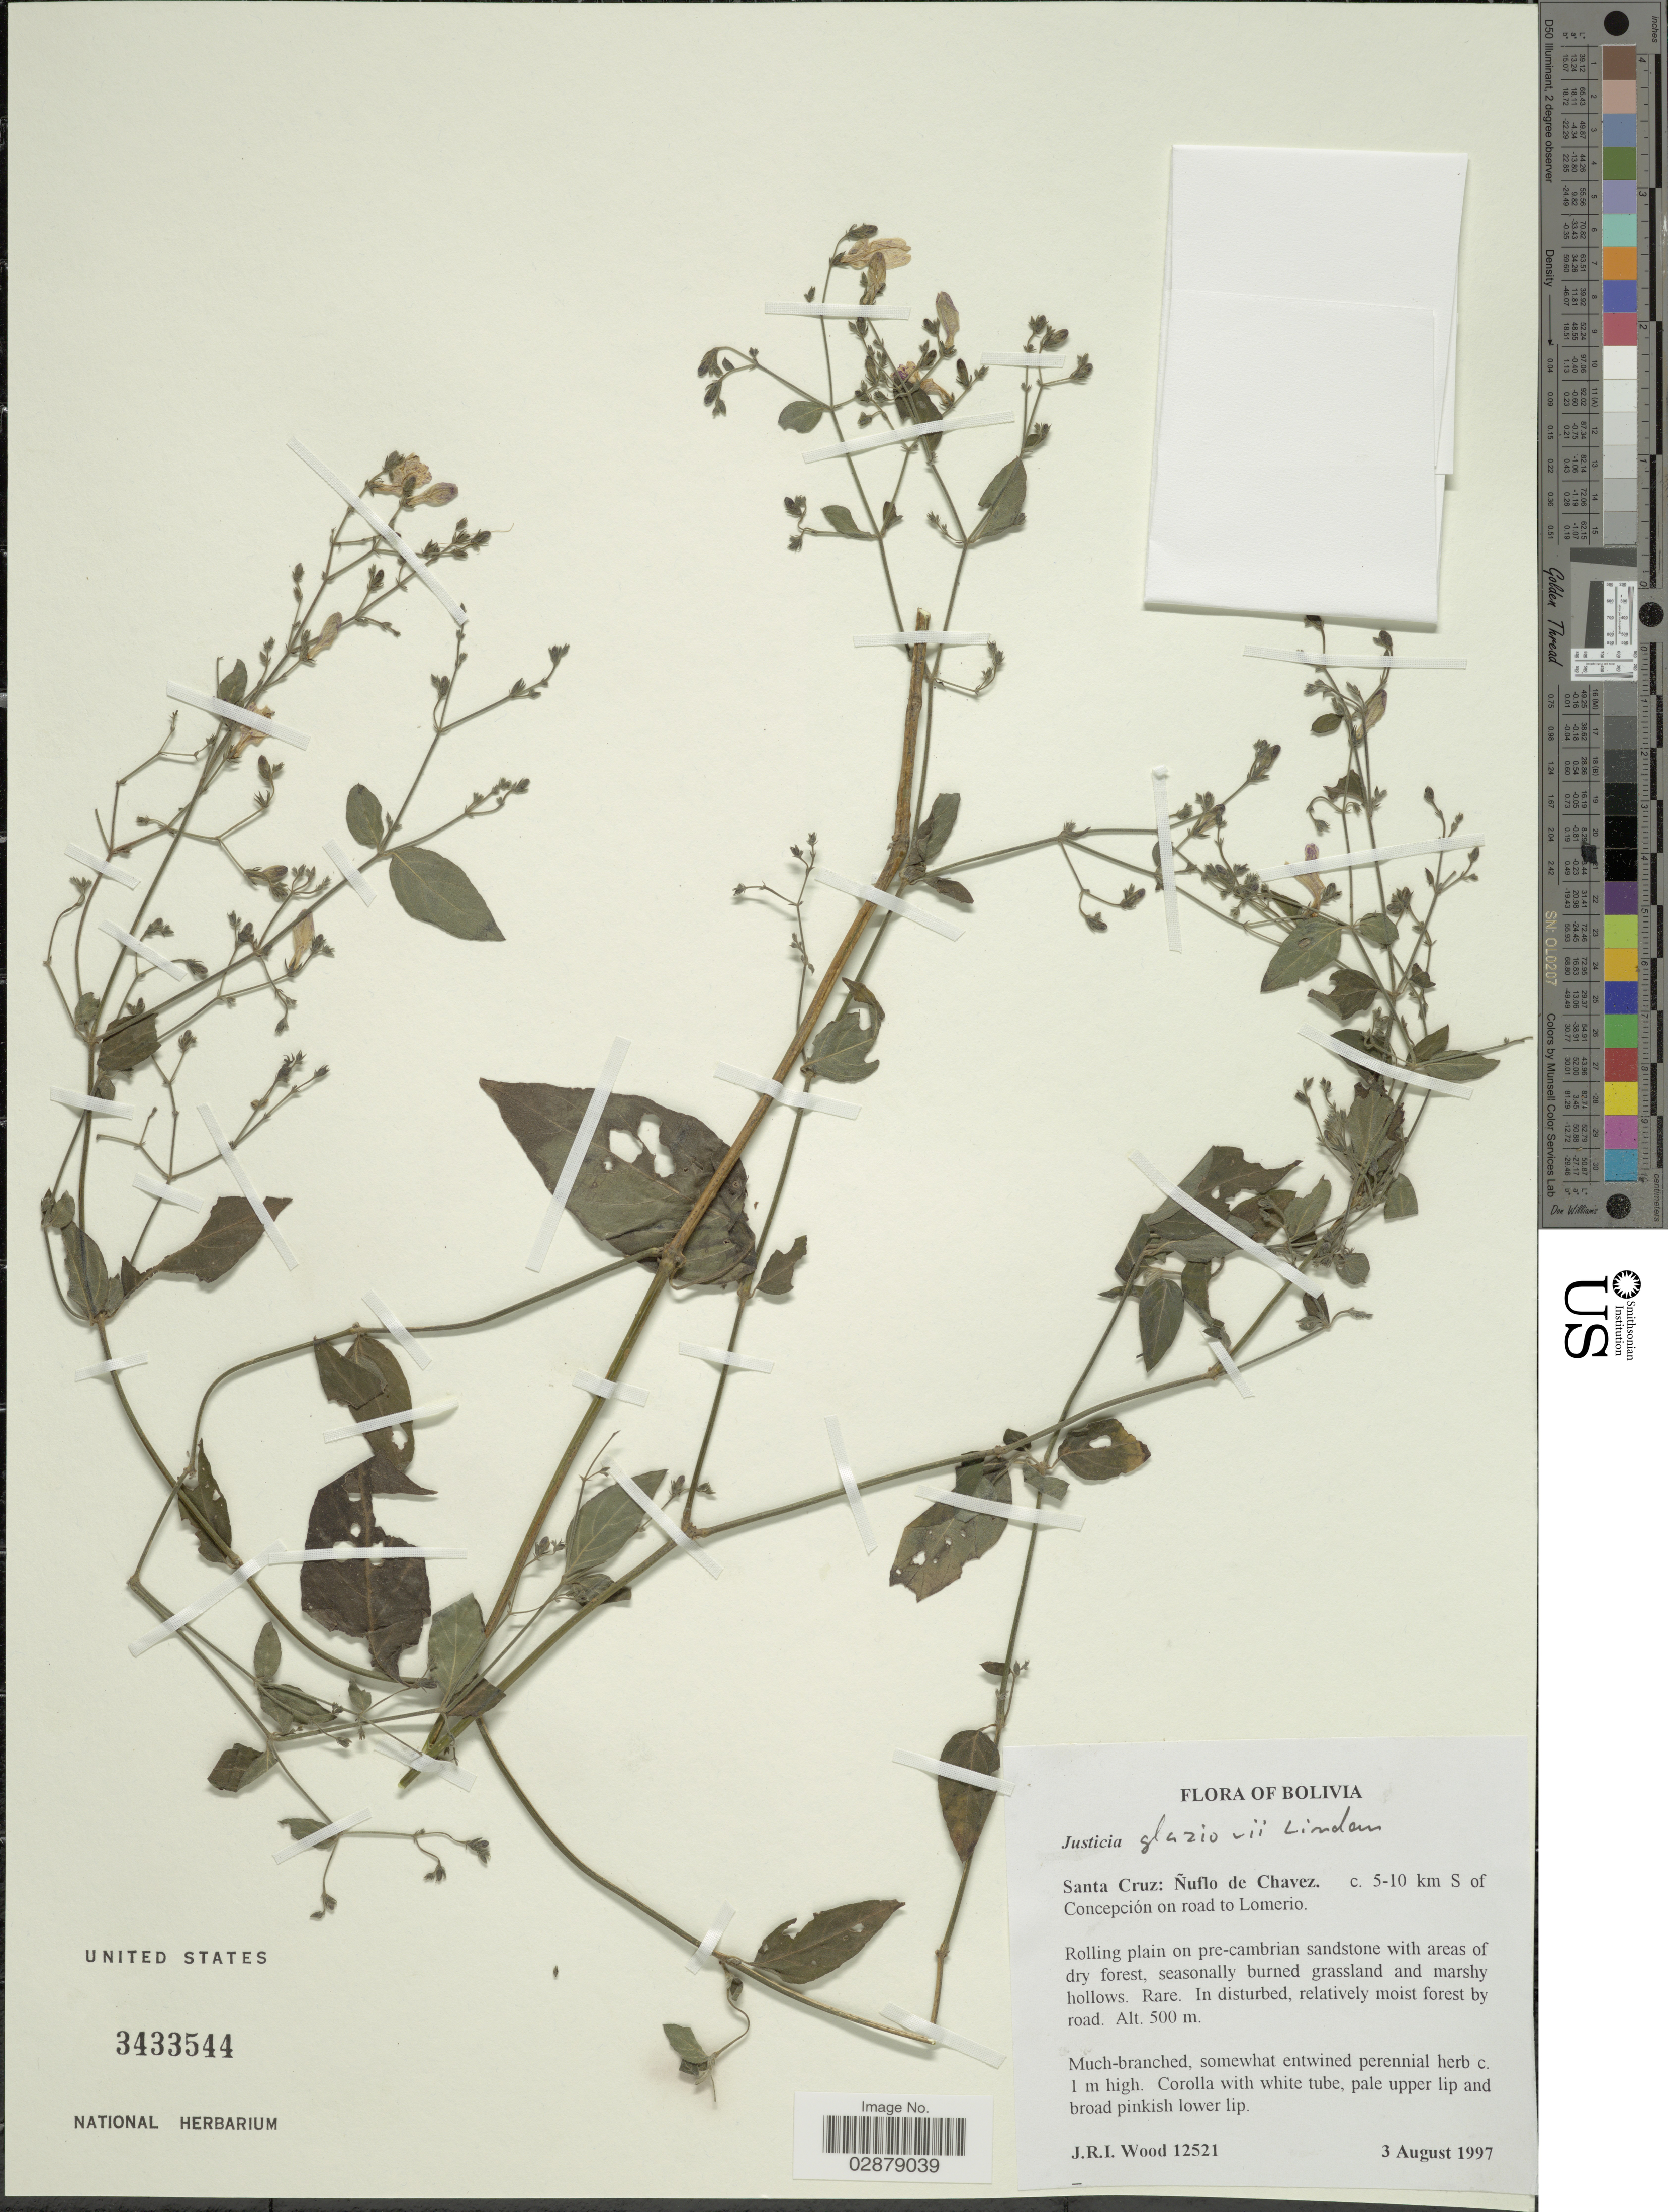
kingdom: Plantae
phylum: Tracheophyta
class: Magnoliopsida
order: Lamiales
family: Acanthaceae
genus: Justicia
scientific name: Justicia glaziovii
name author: Lindau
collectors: J. R. I. Wood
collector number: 12521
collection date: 1997-08-03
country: Bolivia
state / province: Santa Cruz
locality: Ñuflo de Chavez. c. 5-10 km S of Concepción on road to Lomerio.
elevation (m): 500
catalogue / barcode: US 3433544